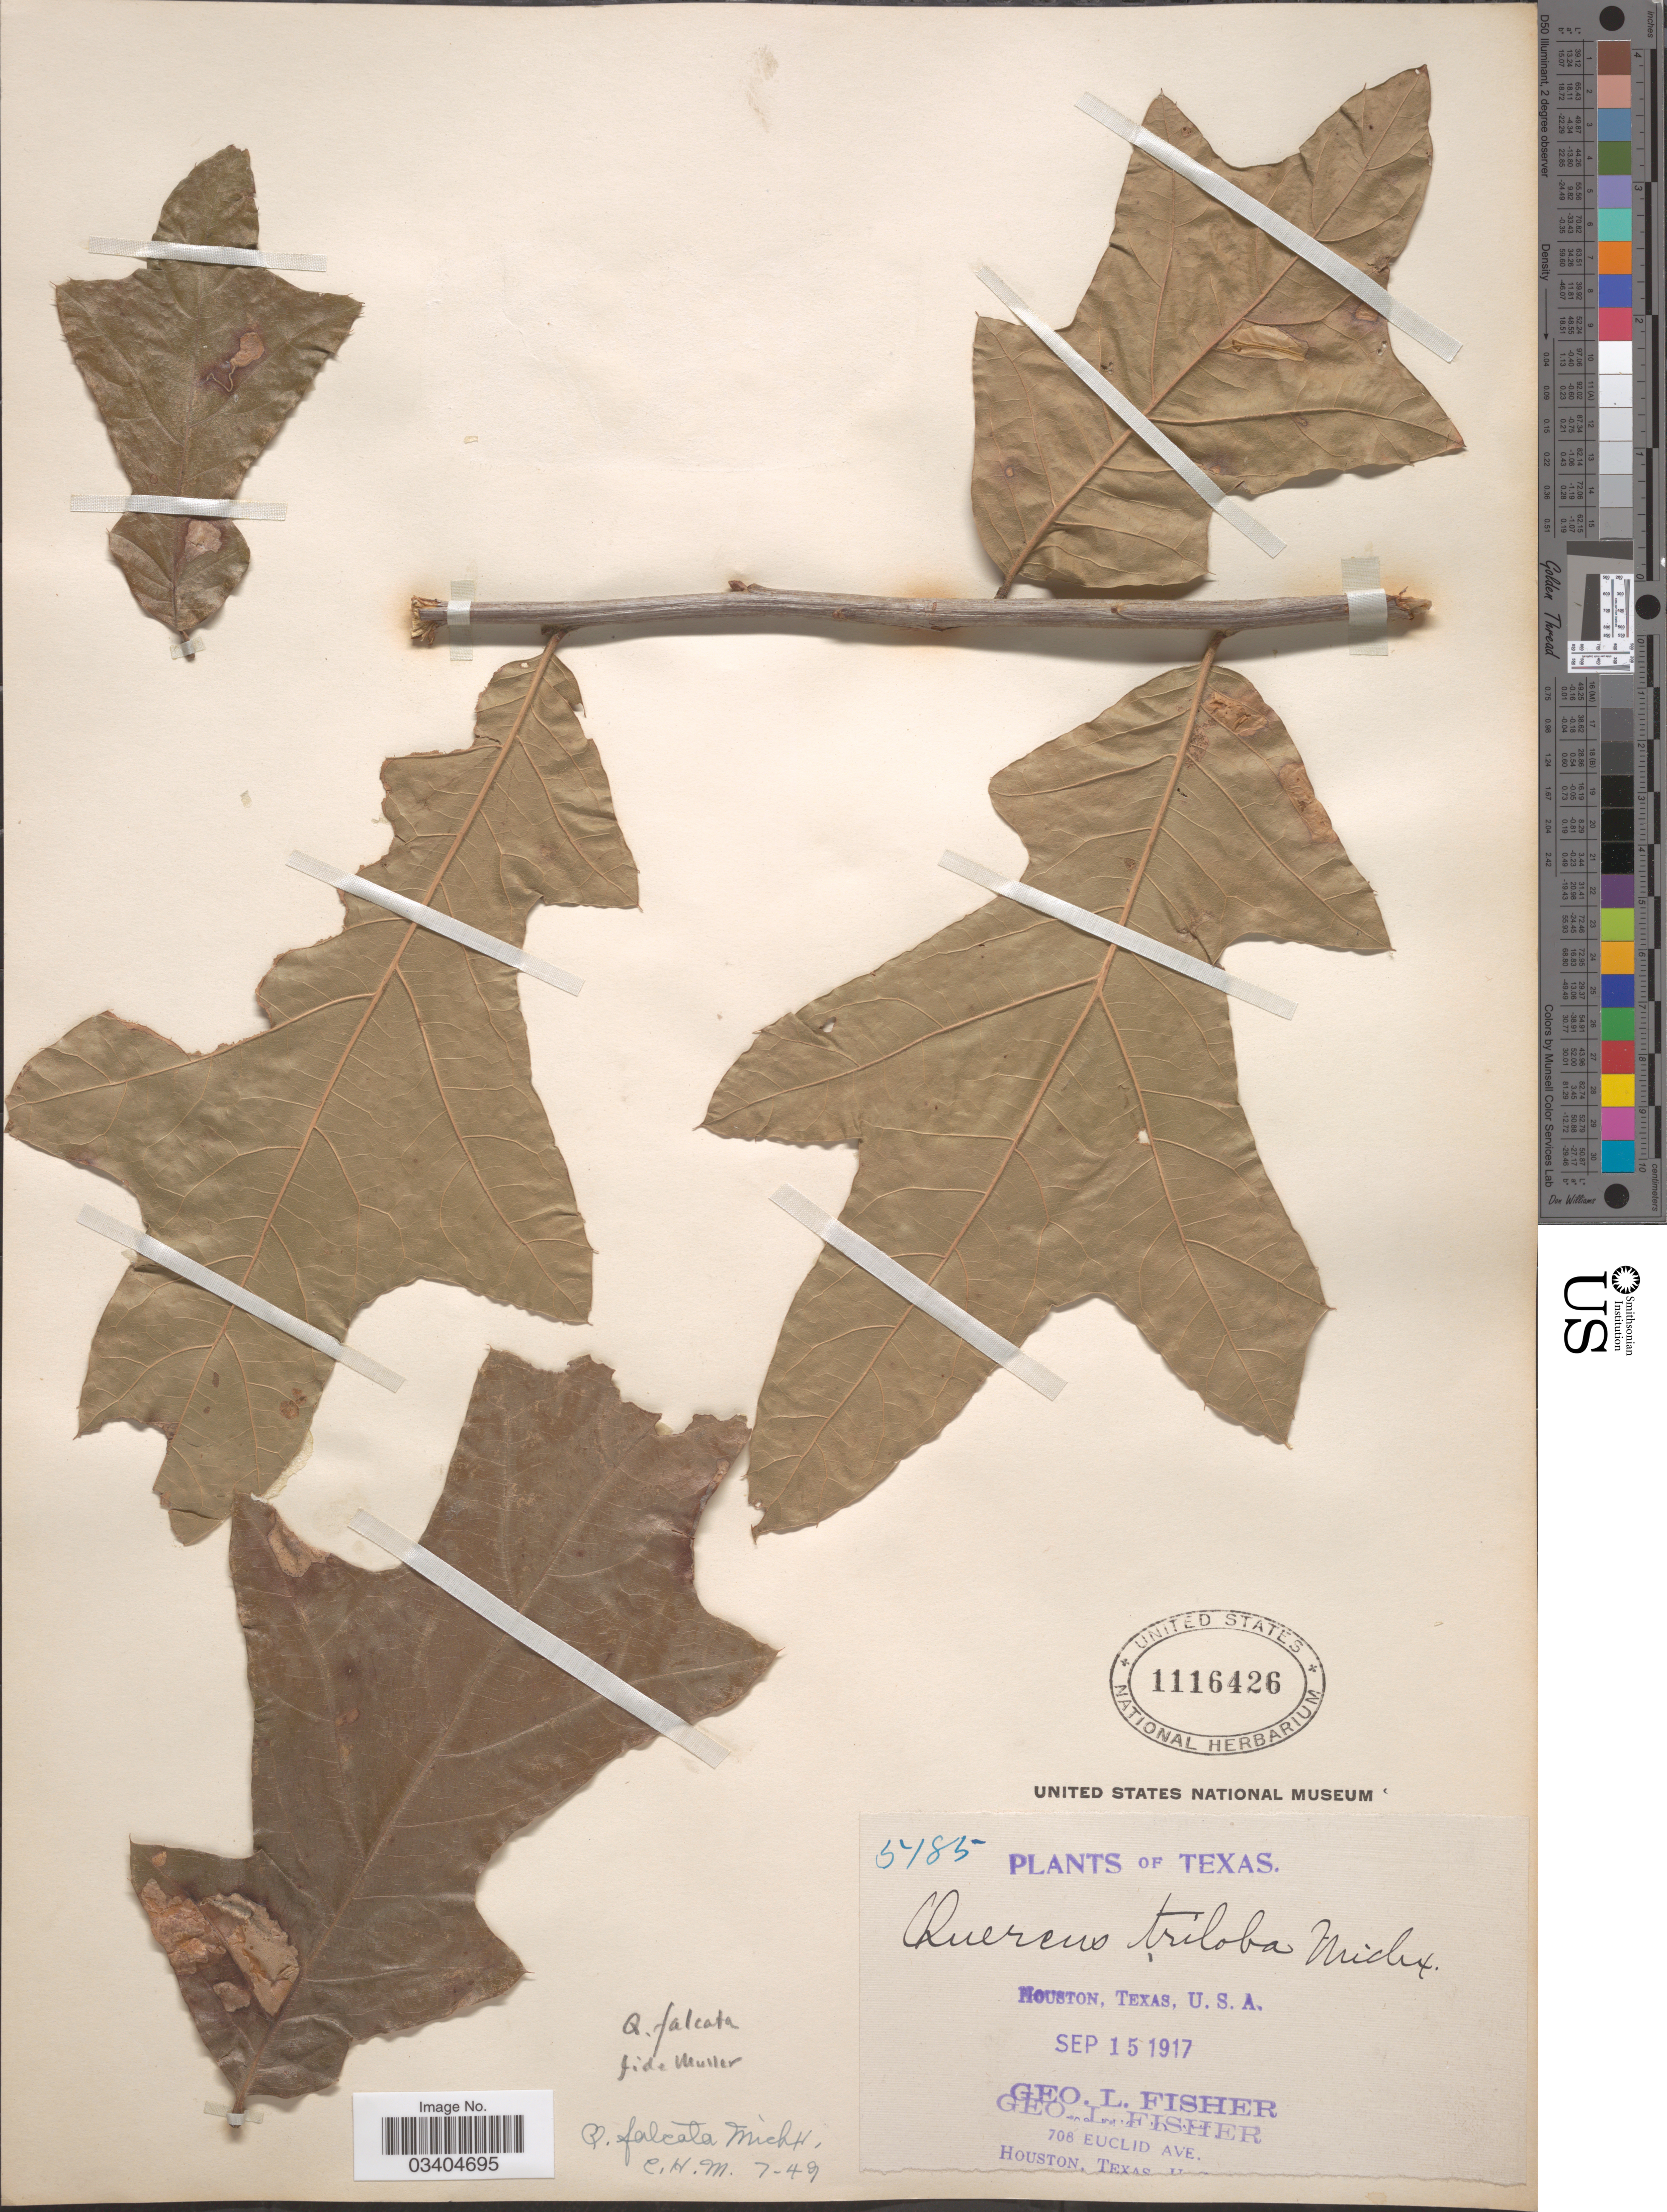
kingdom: Plantae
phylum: Tracheophyta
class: Magnoliopsida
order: Fagales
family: Fagaceae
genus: Quercus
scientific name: Quercus falcata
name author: Michx.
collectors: G. L. Fisher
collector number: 5185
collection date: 1917-09-15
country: United States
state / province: Texas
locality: Houston.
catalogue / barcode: US 1116426